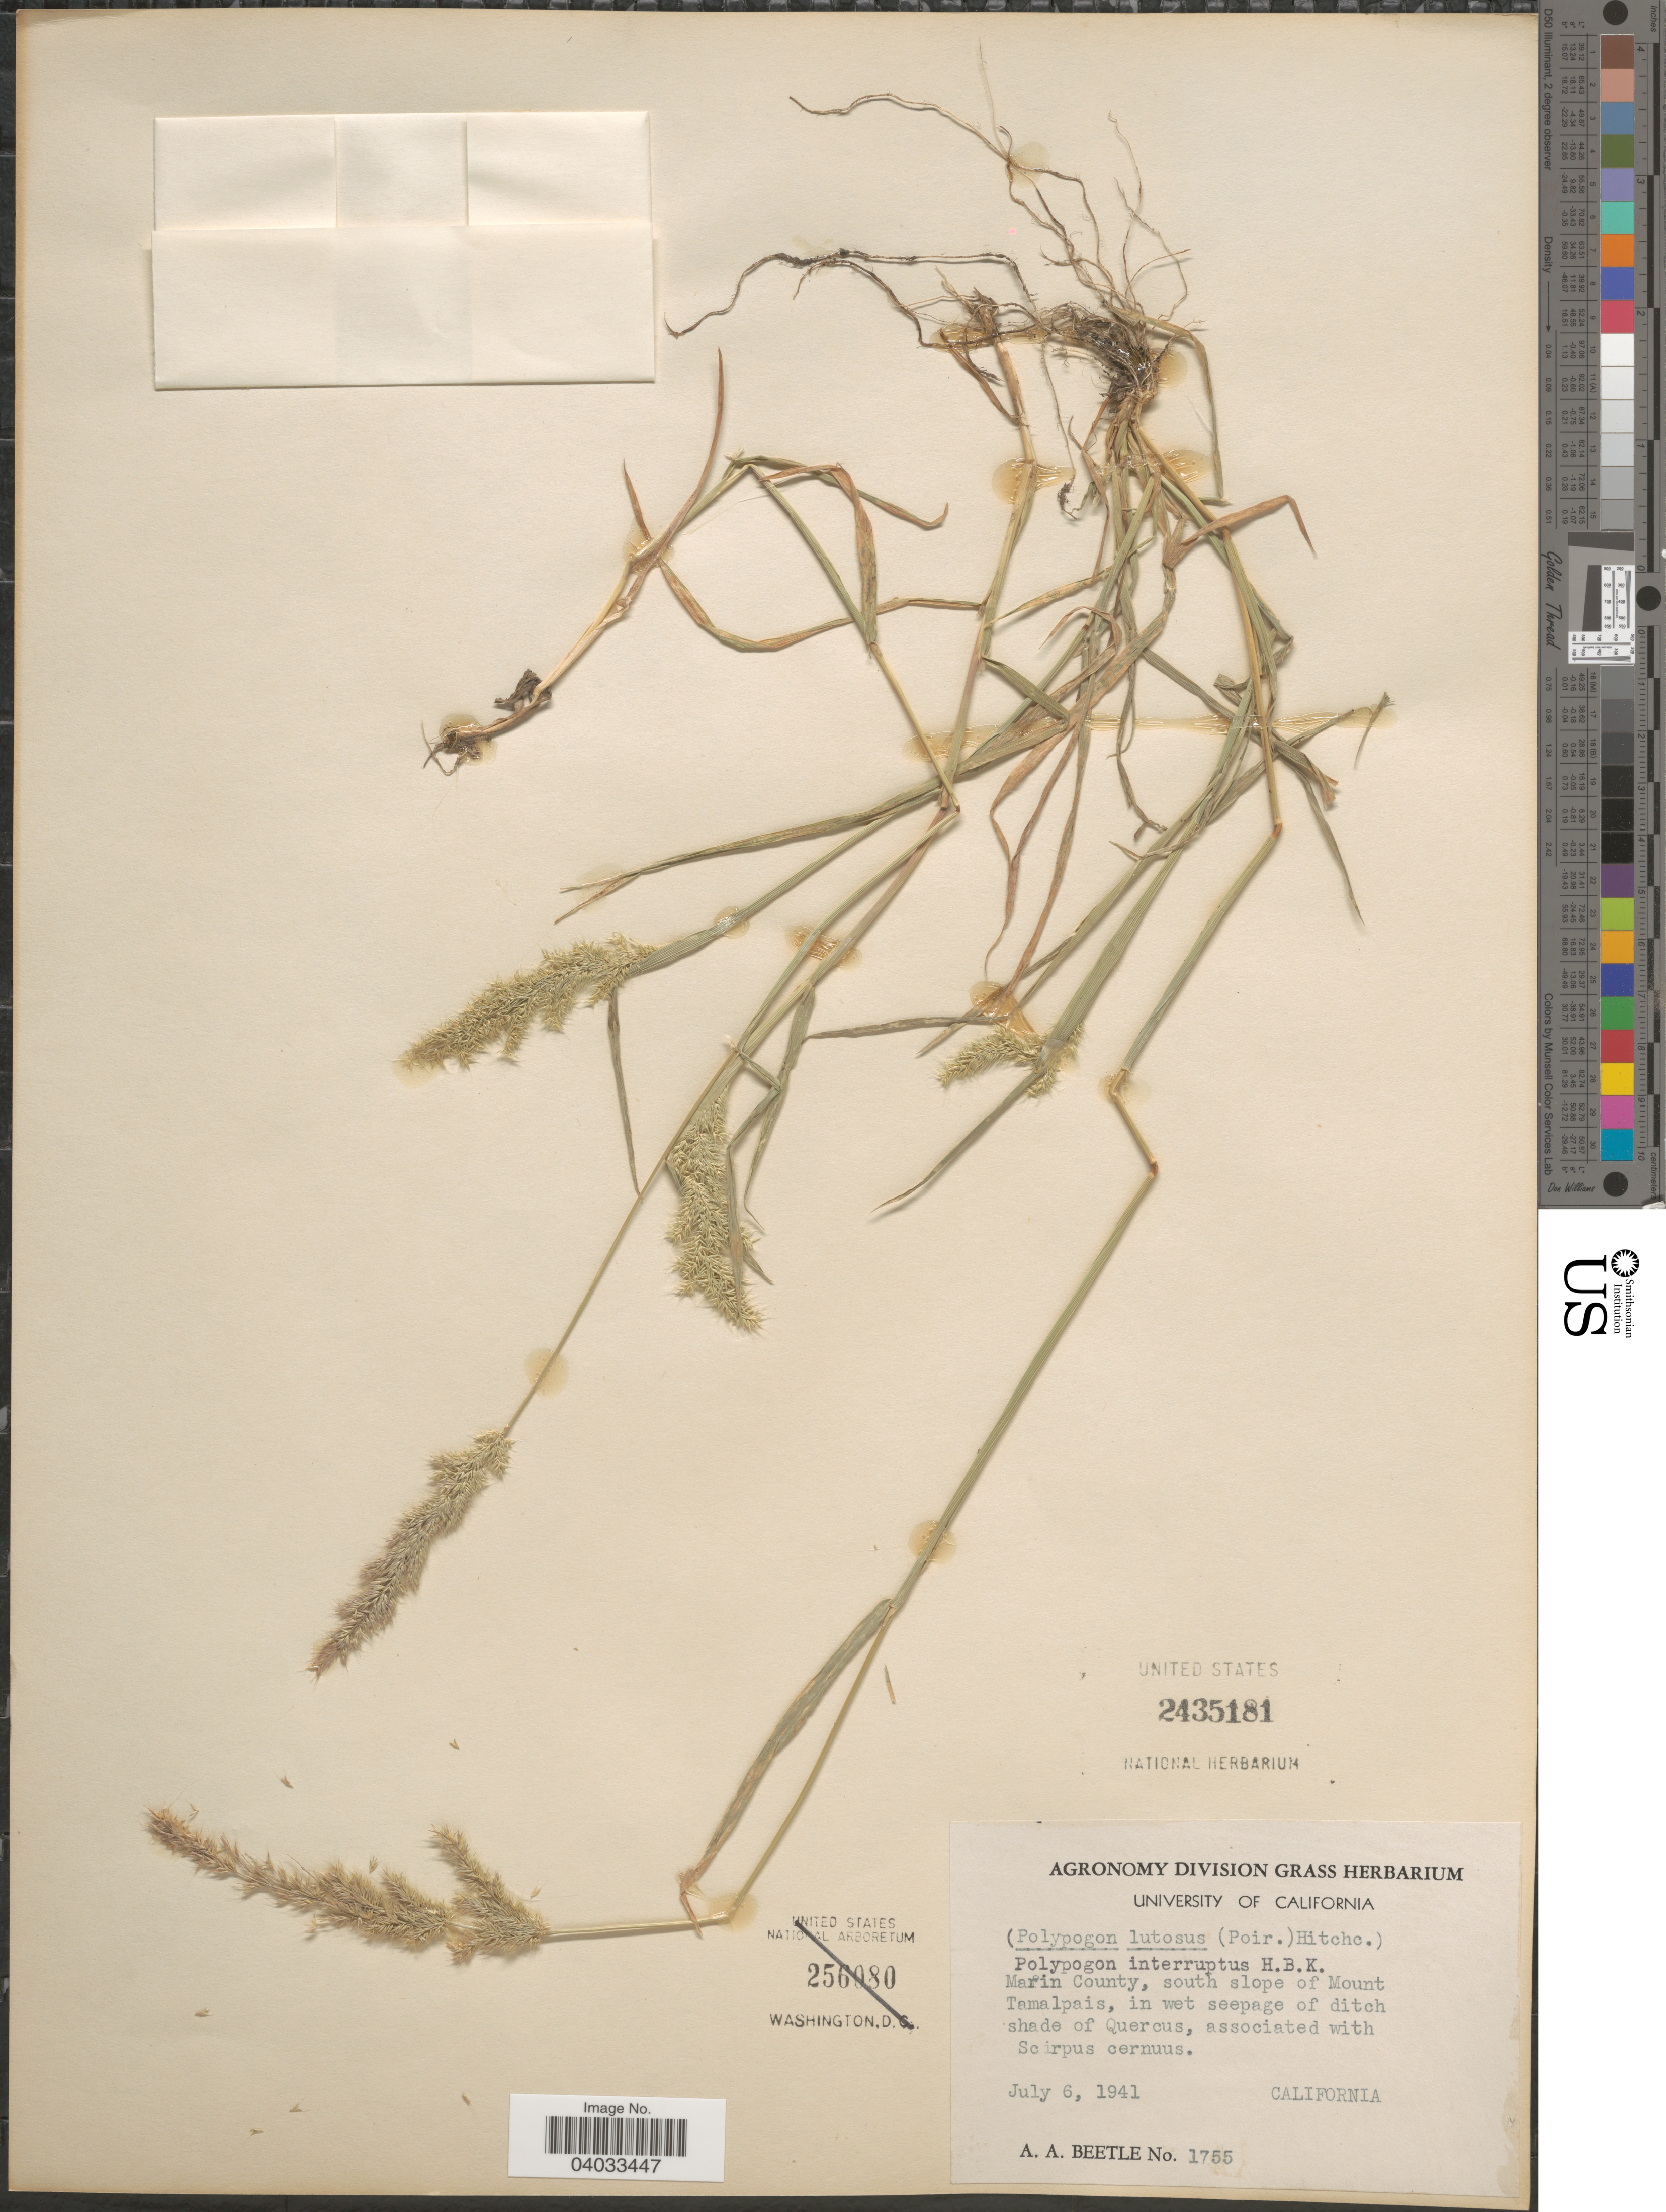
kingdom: Plantae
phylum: Tracheophyta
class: Liliopsida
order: Poales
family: Poaceae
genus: Polypogon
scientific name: Polypogon interruptus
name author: Kunth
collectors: A. A. Beetle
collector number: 1755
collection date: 1941-07-06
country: United States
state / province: California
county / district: Marin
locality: Marin County, south slope of Mount Tamalpais.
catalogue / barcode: US 2435181